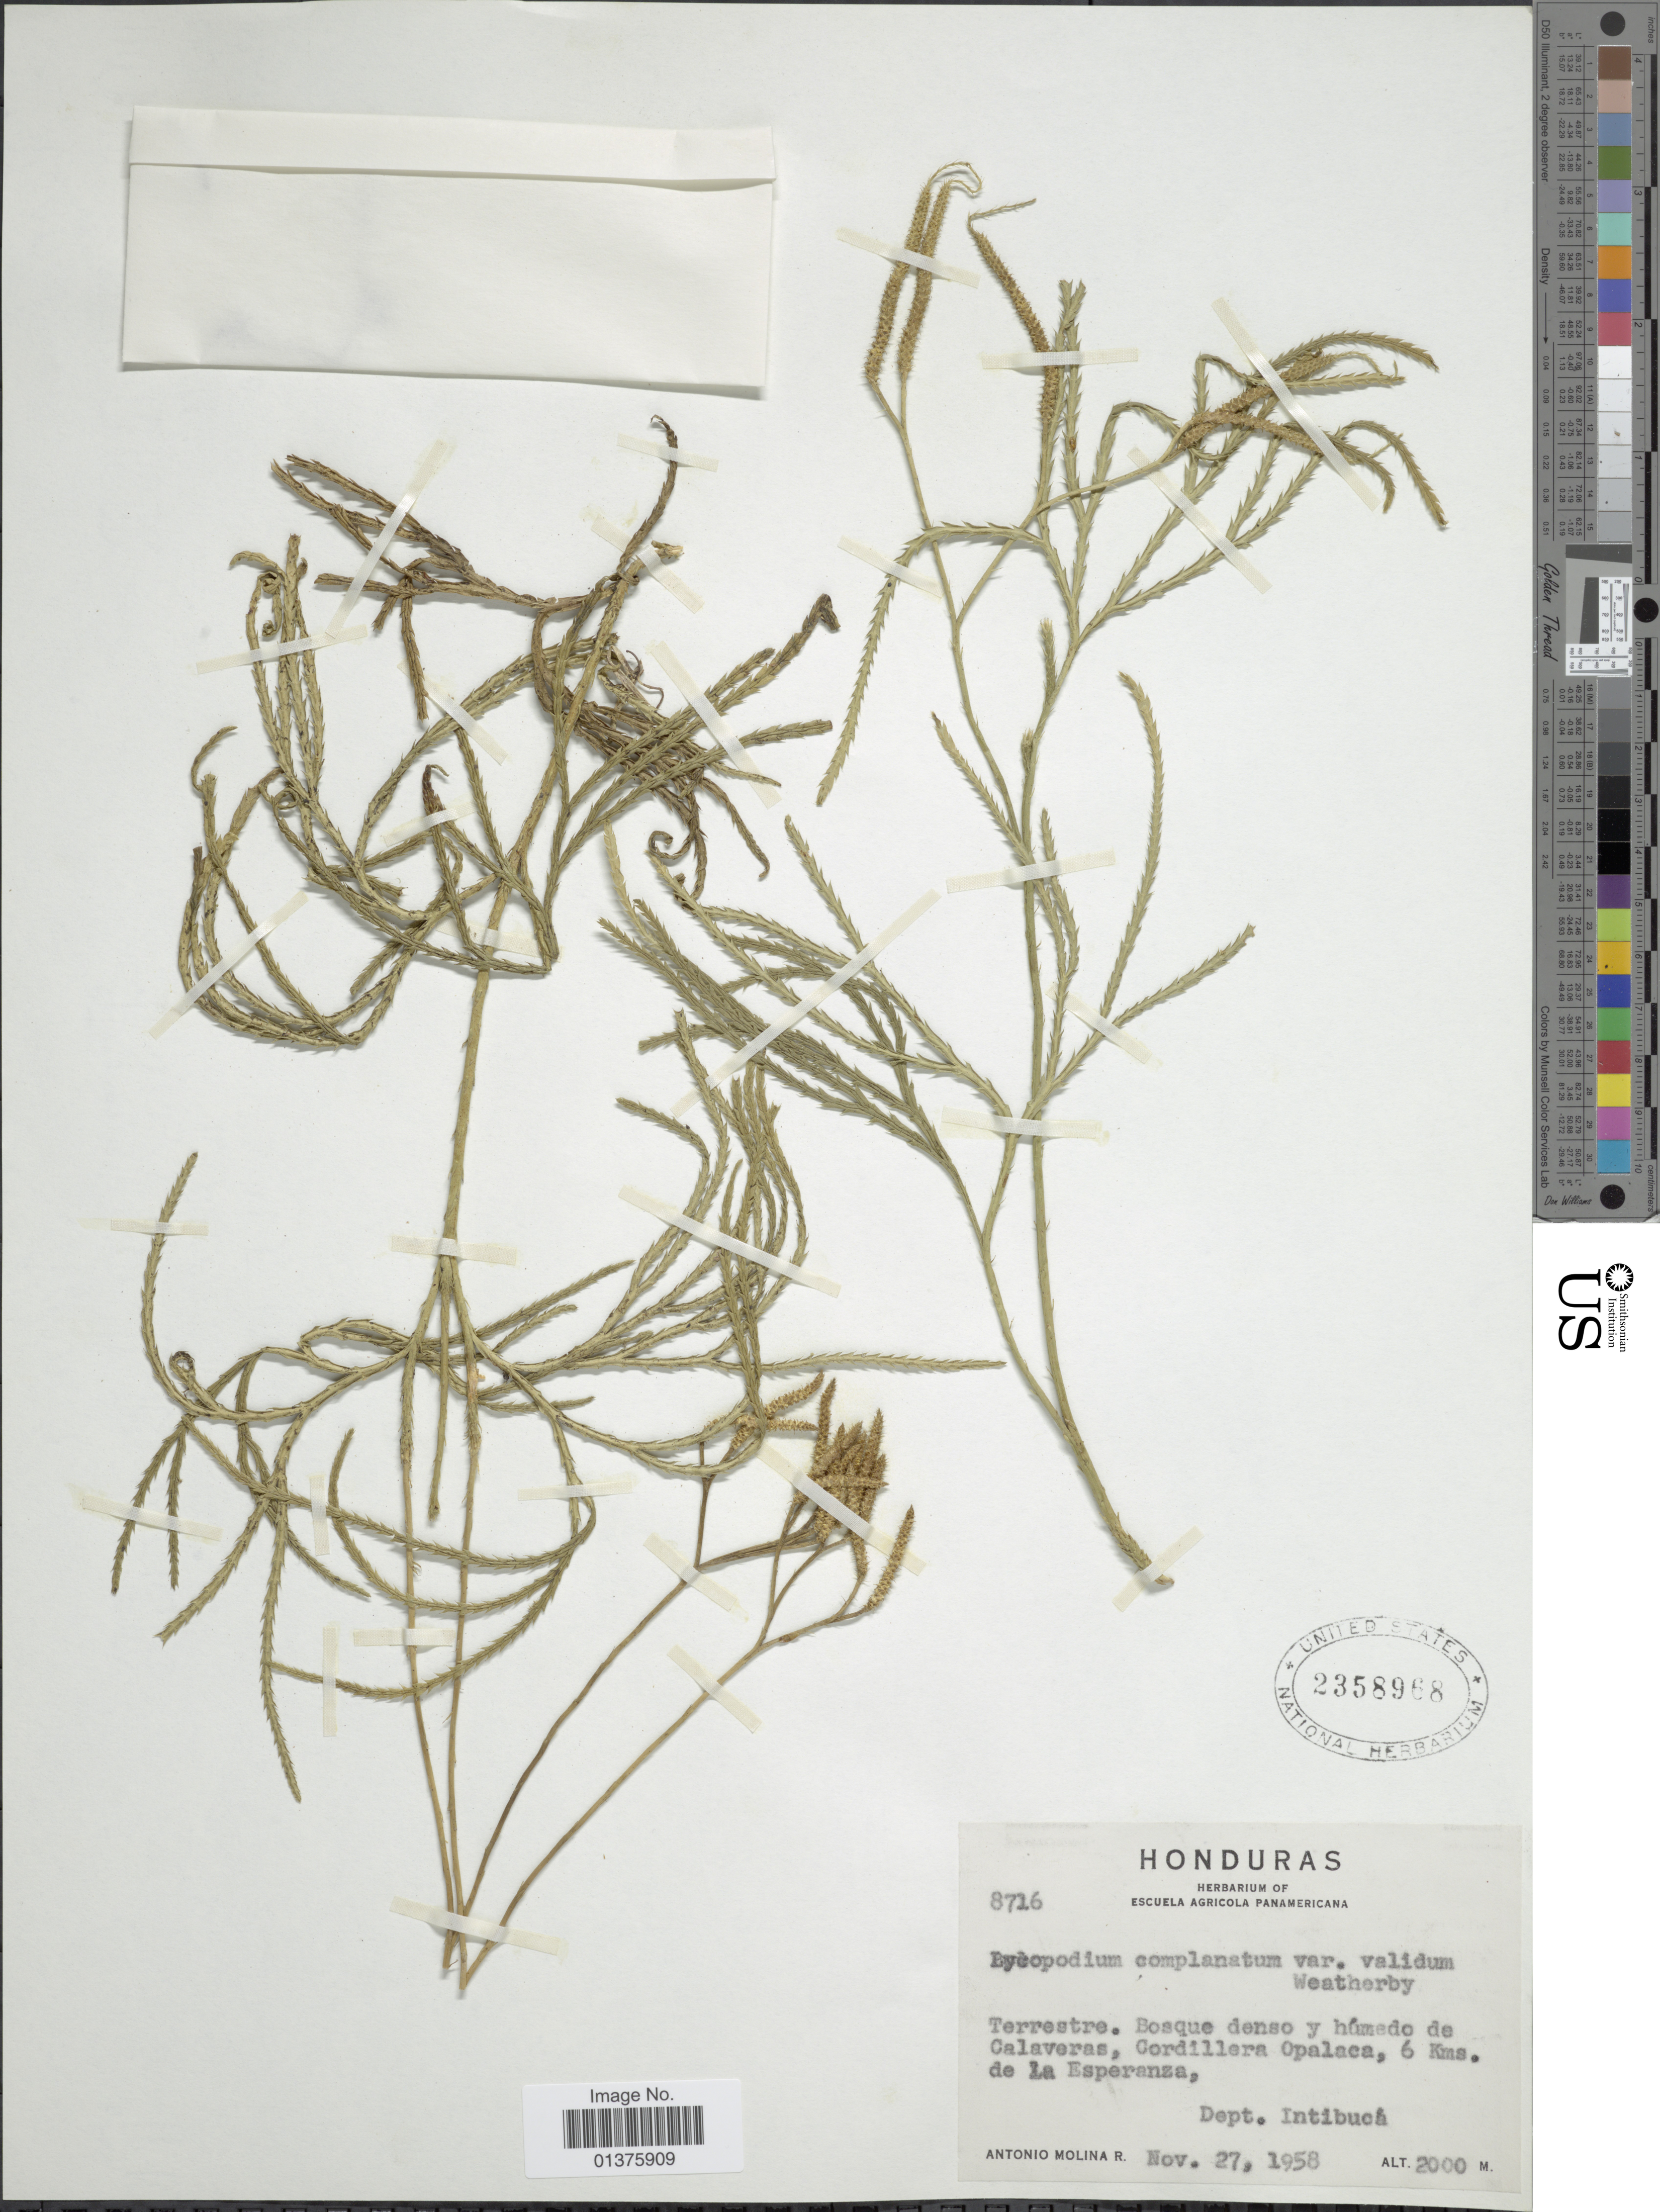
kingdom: Plantae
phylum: Tracheophyta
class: Lycopodiopsida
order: Lycopodiales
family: Lycopodiaceae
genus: Diphasiastrum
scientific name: Diphasiastrum thyoides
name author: (Humb. & Bonpl. ex Willd.) Holub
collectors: A. Molina R.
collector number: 8716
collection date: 1958-11-27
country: Honduras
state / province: Intibuca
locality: Terrestre Bosque denso y húmedo de Calaveras, Cordillera Opalaca, 6kms. de la Esperanza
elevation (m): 2000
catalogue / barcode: US 2358968